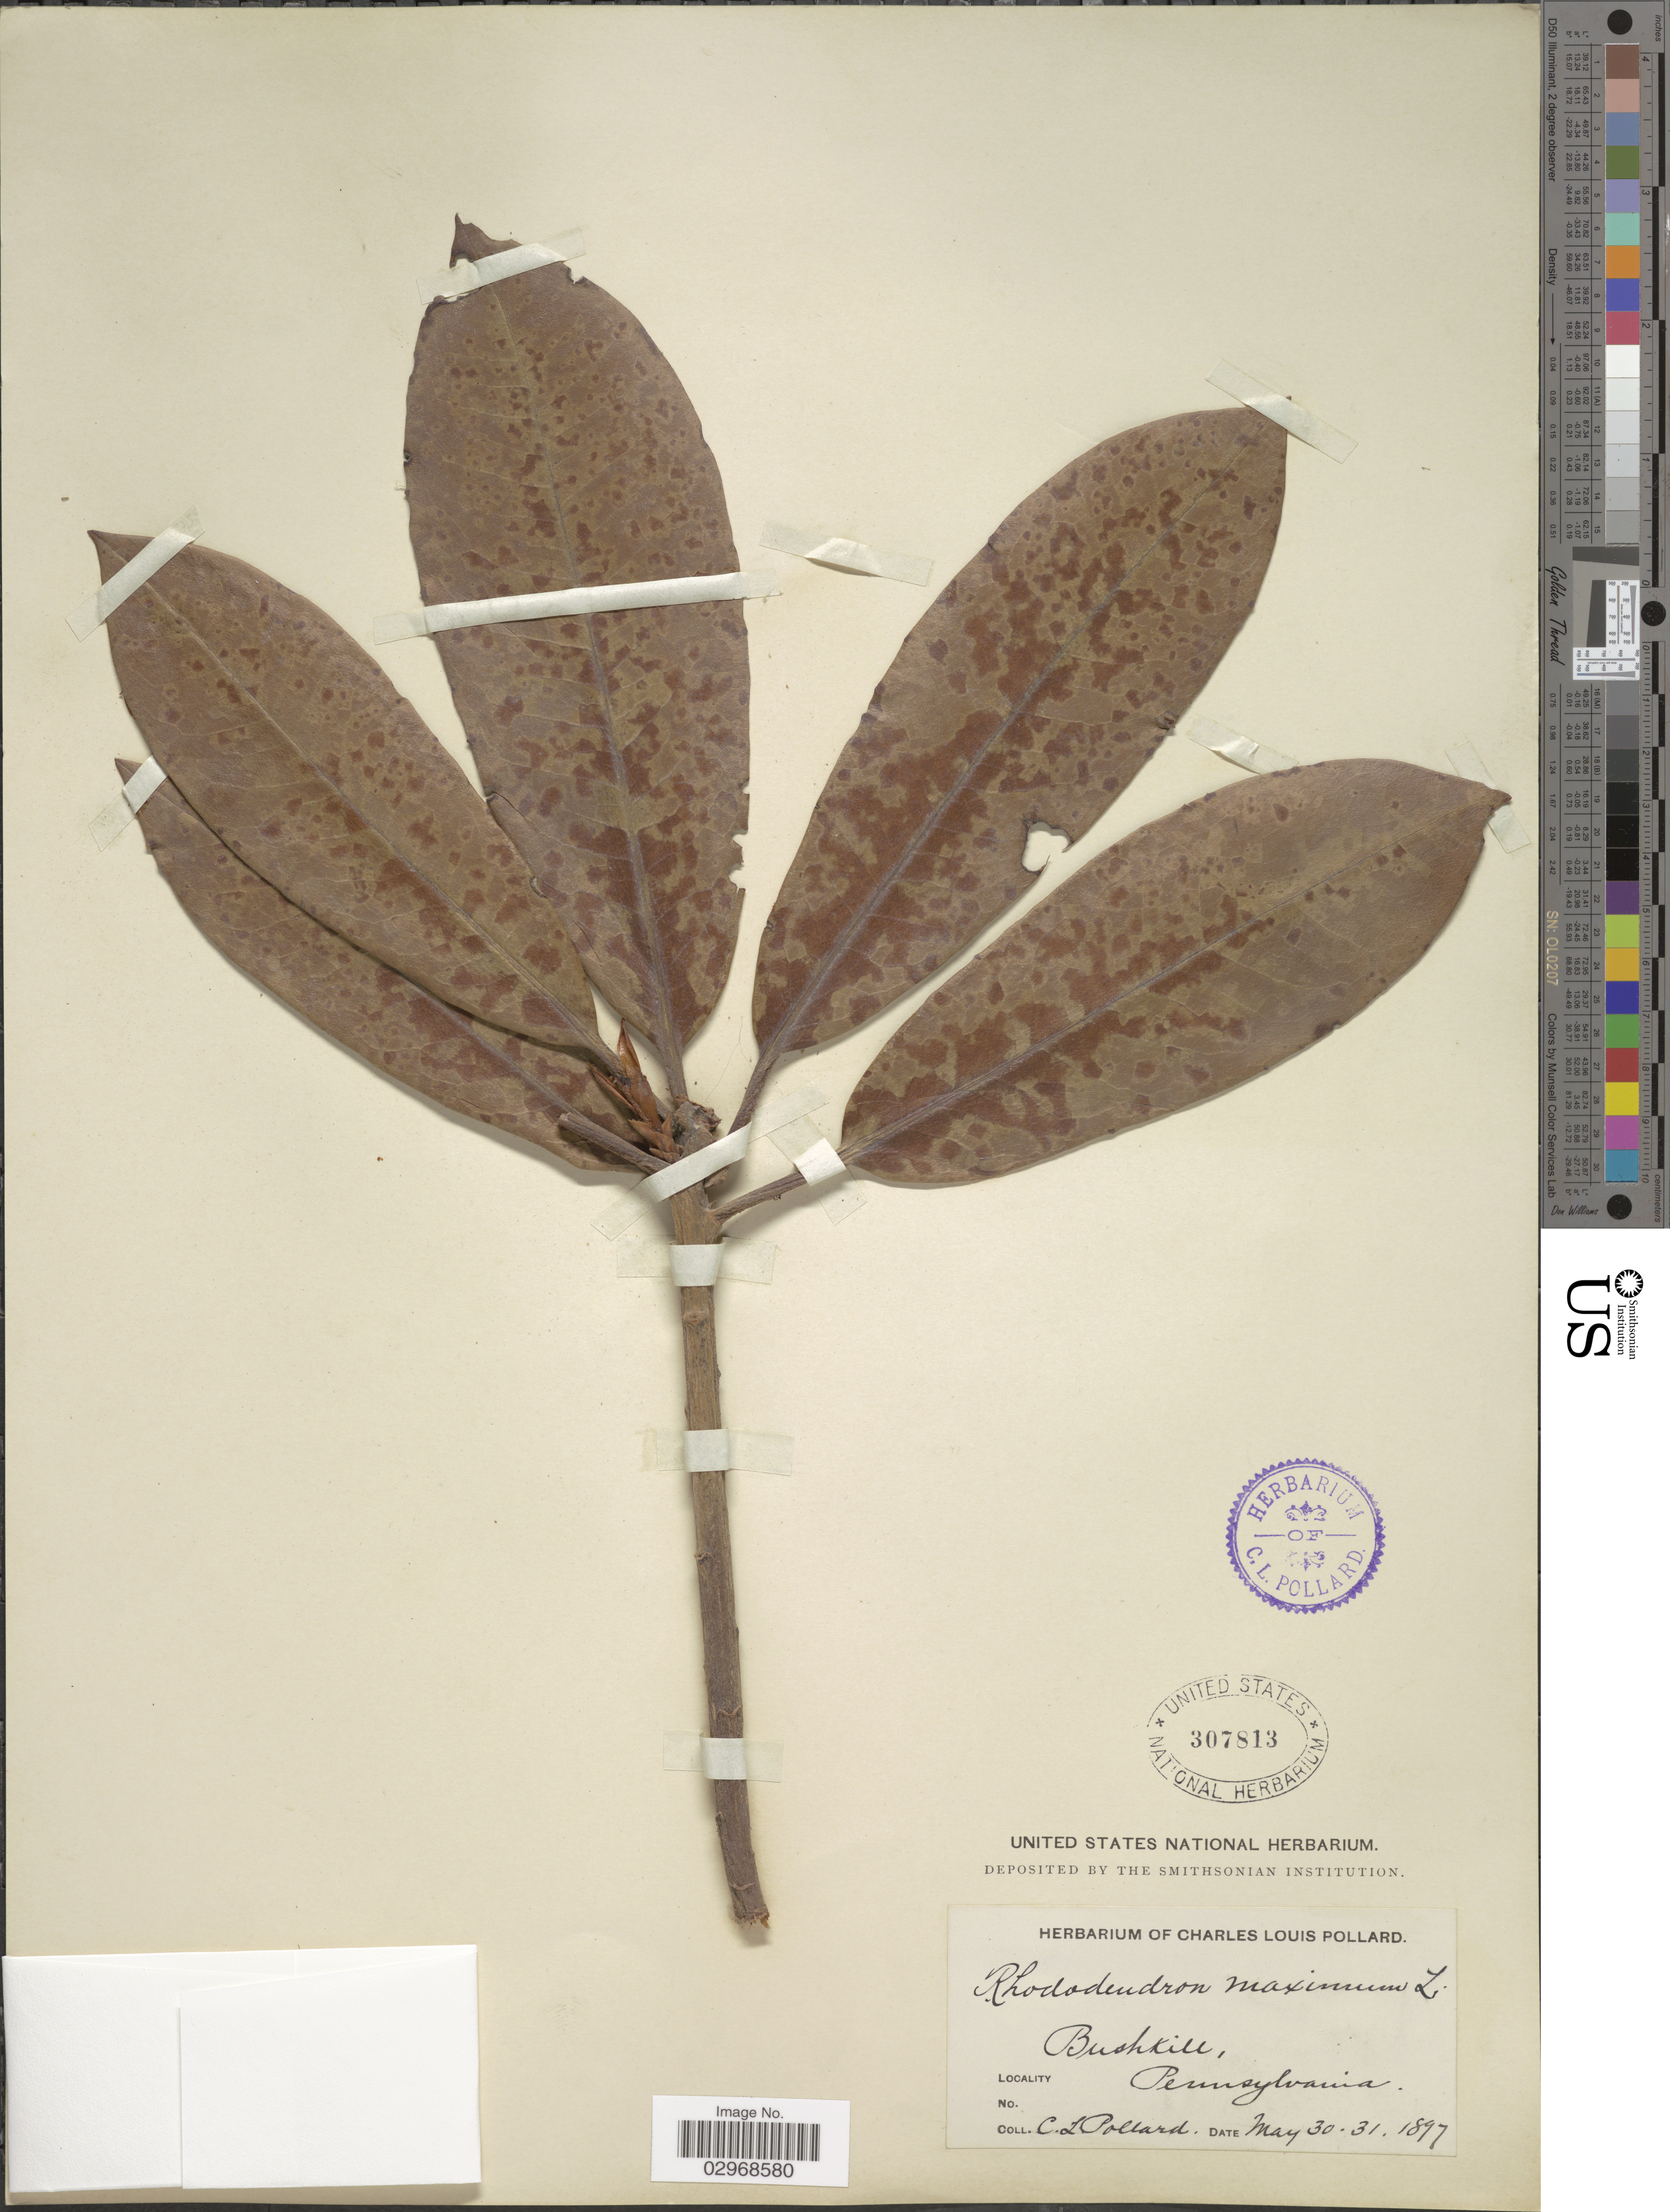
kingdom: Plantae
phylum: Tracheophyta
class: Magnoliopsida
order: Ericales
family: Ericaceae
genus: Rhododendron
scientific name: Rhododendron maximum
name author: L.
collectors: C. L. Pollard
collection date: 1897-05-30/1897-05-31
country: United States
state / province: Pennsylvania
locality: Bushkill.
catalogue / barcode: US 307813